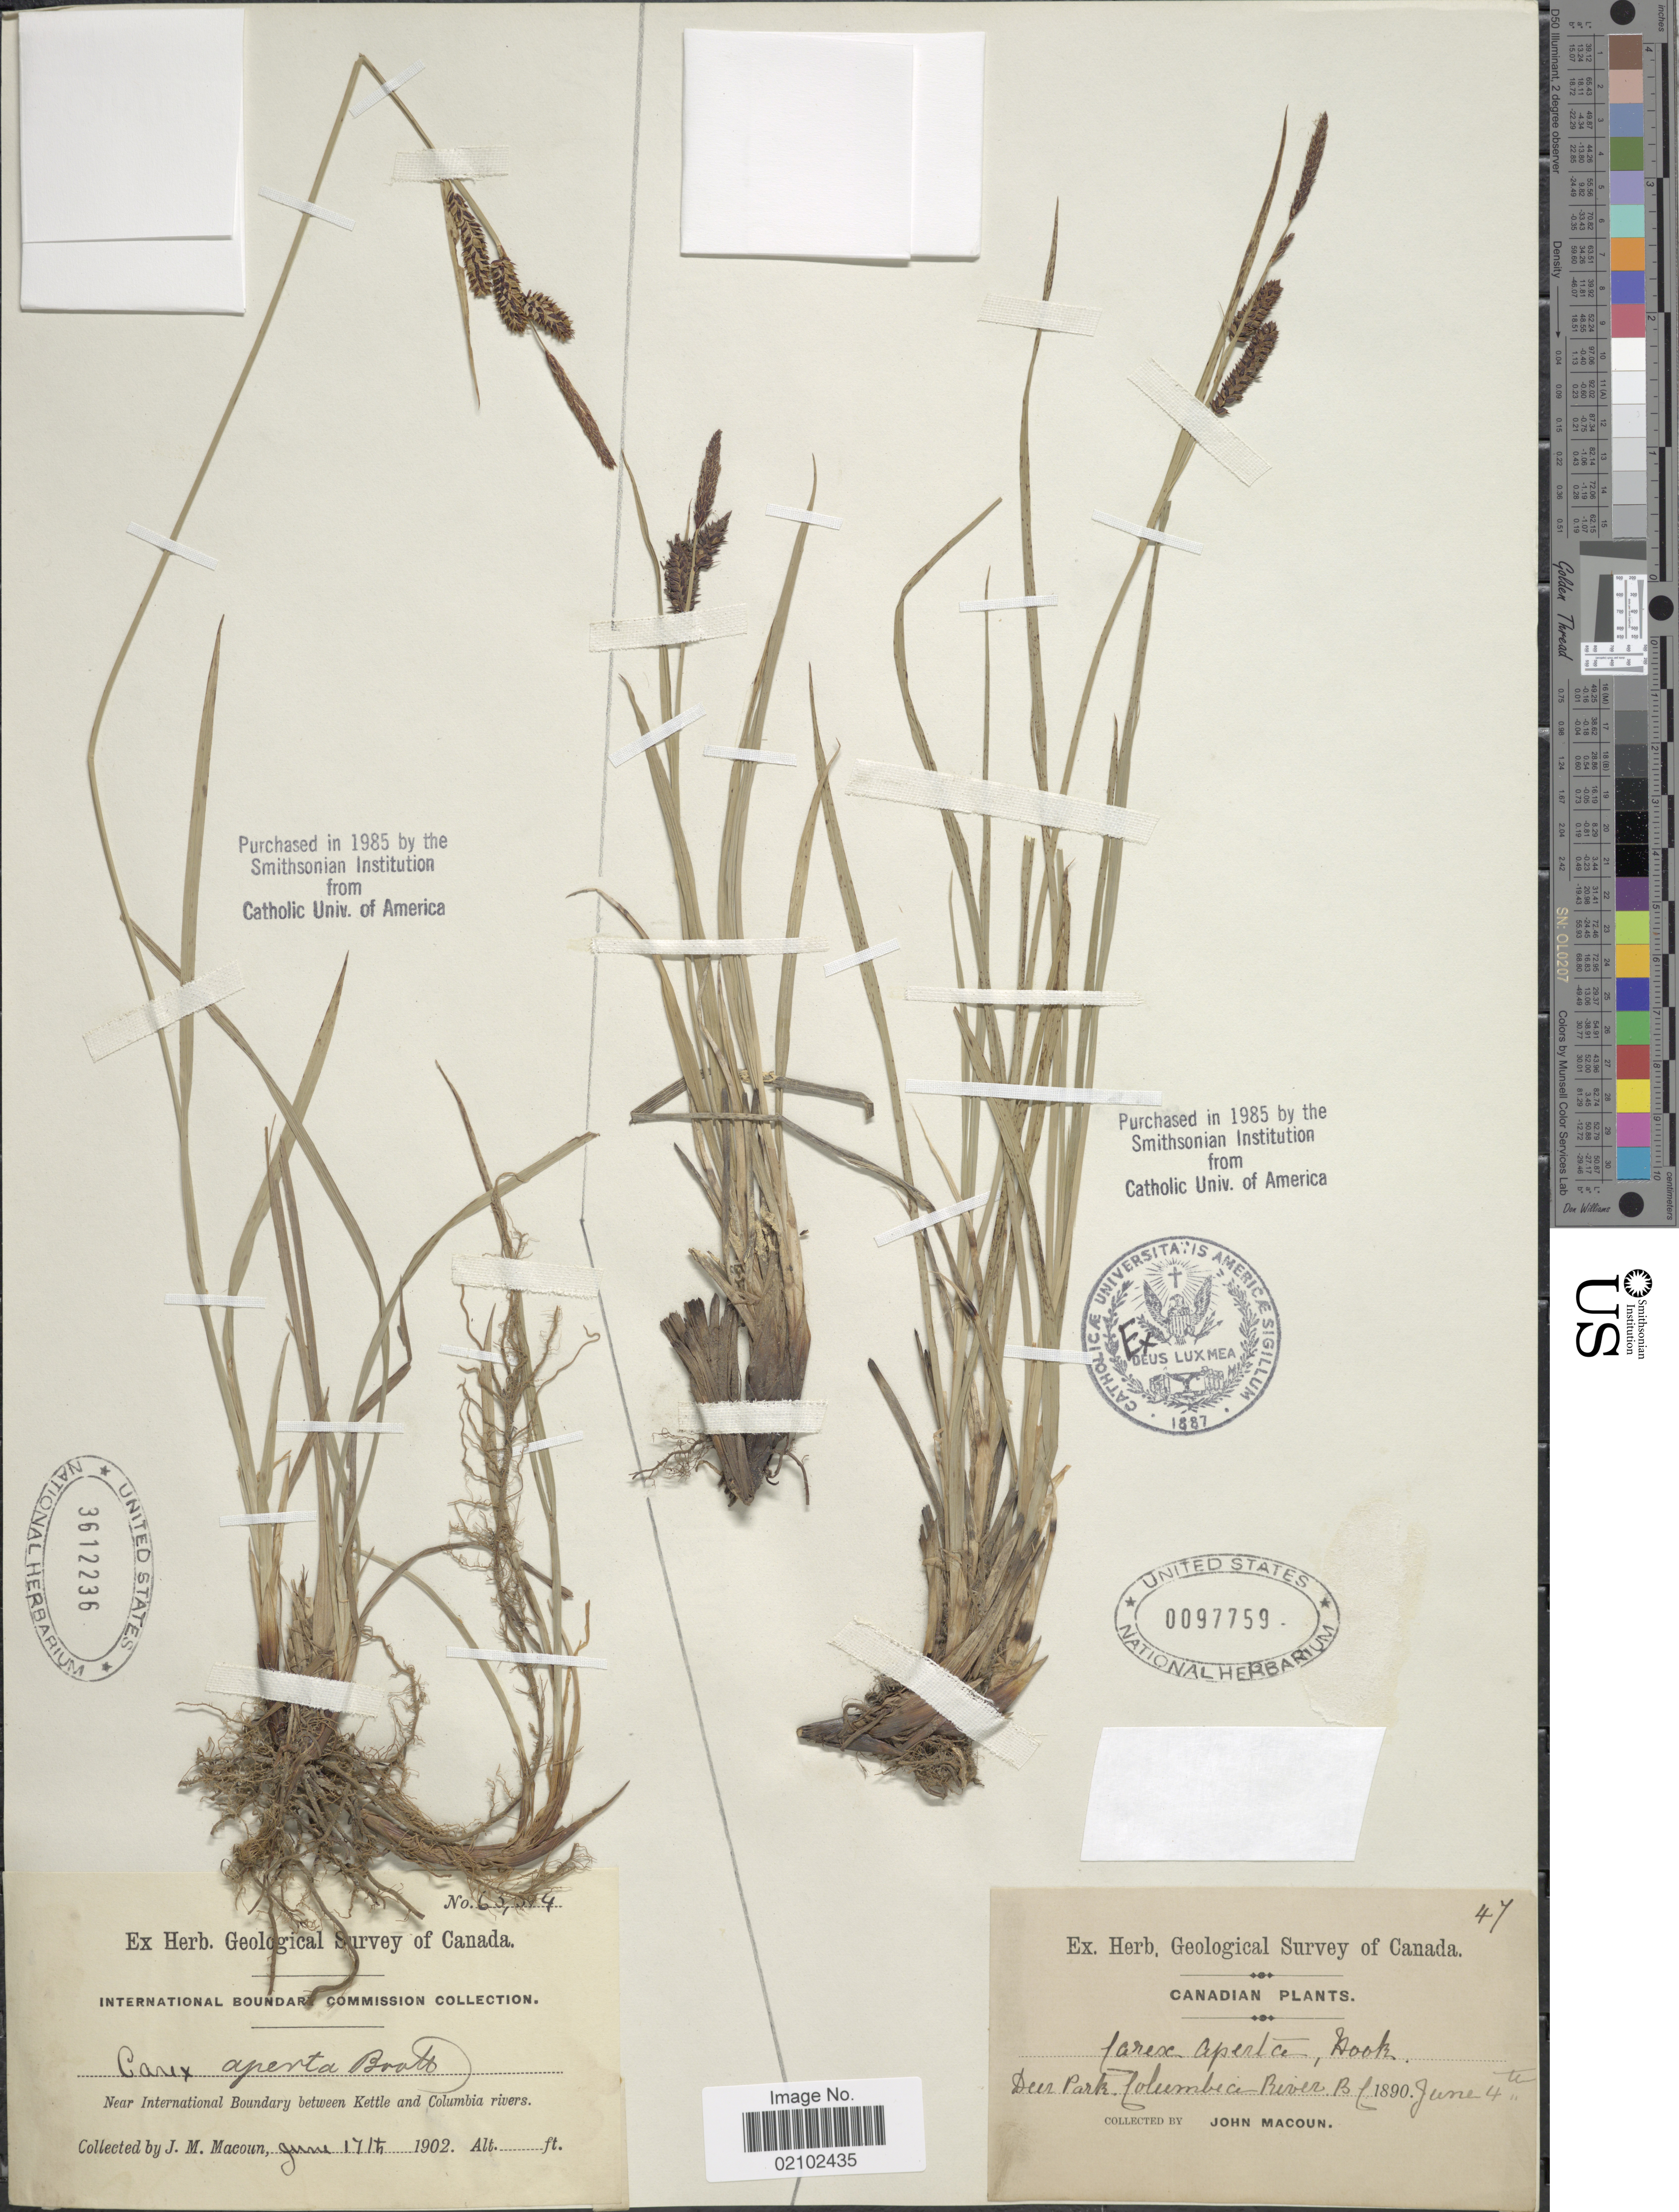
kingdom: Plantae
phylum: Tracheophyta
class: Liliopsida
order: Poales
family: Cyperaceae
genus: Carex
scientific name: Carex aperta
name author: Boott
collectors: J. Macoun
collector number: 63!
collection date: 1902-06-17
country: Canada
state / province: British Columbia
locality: Near International Boundary between Kettle and Columbia rivers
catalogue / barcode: US 3612236